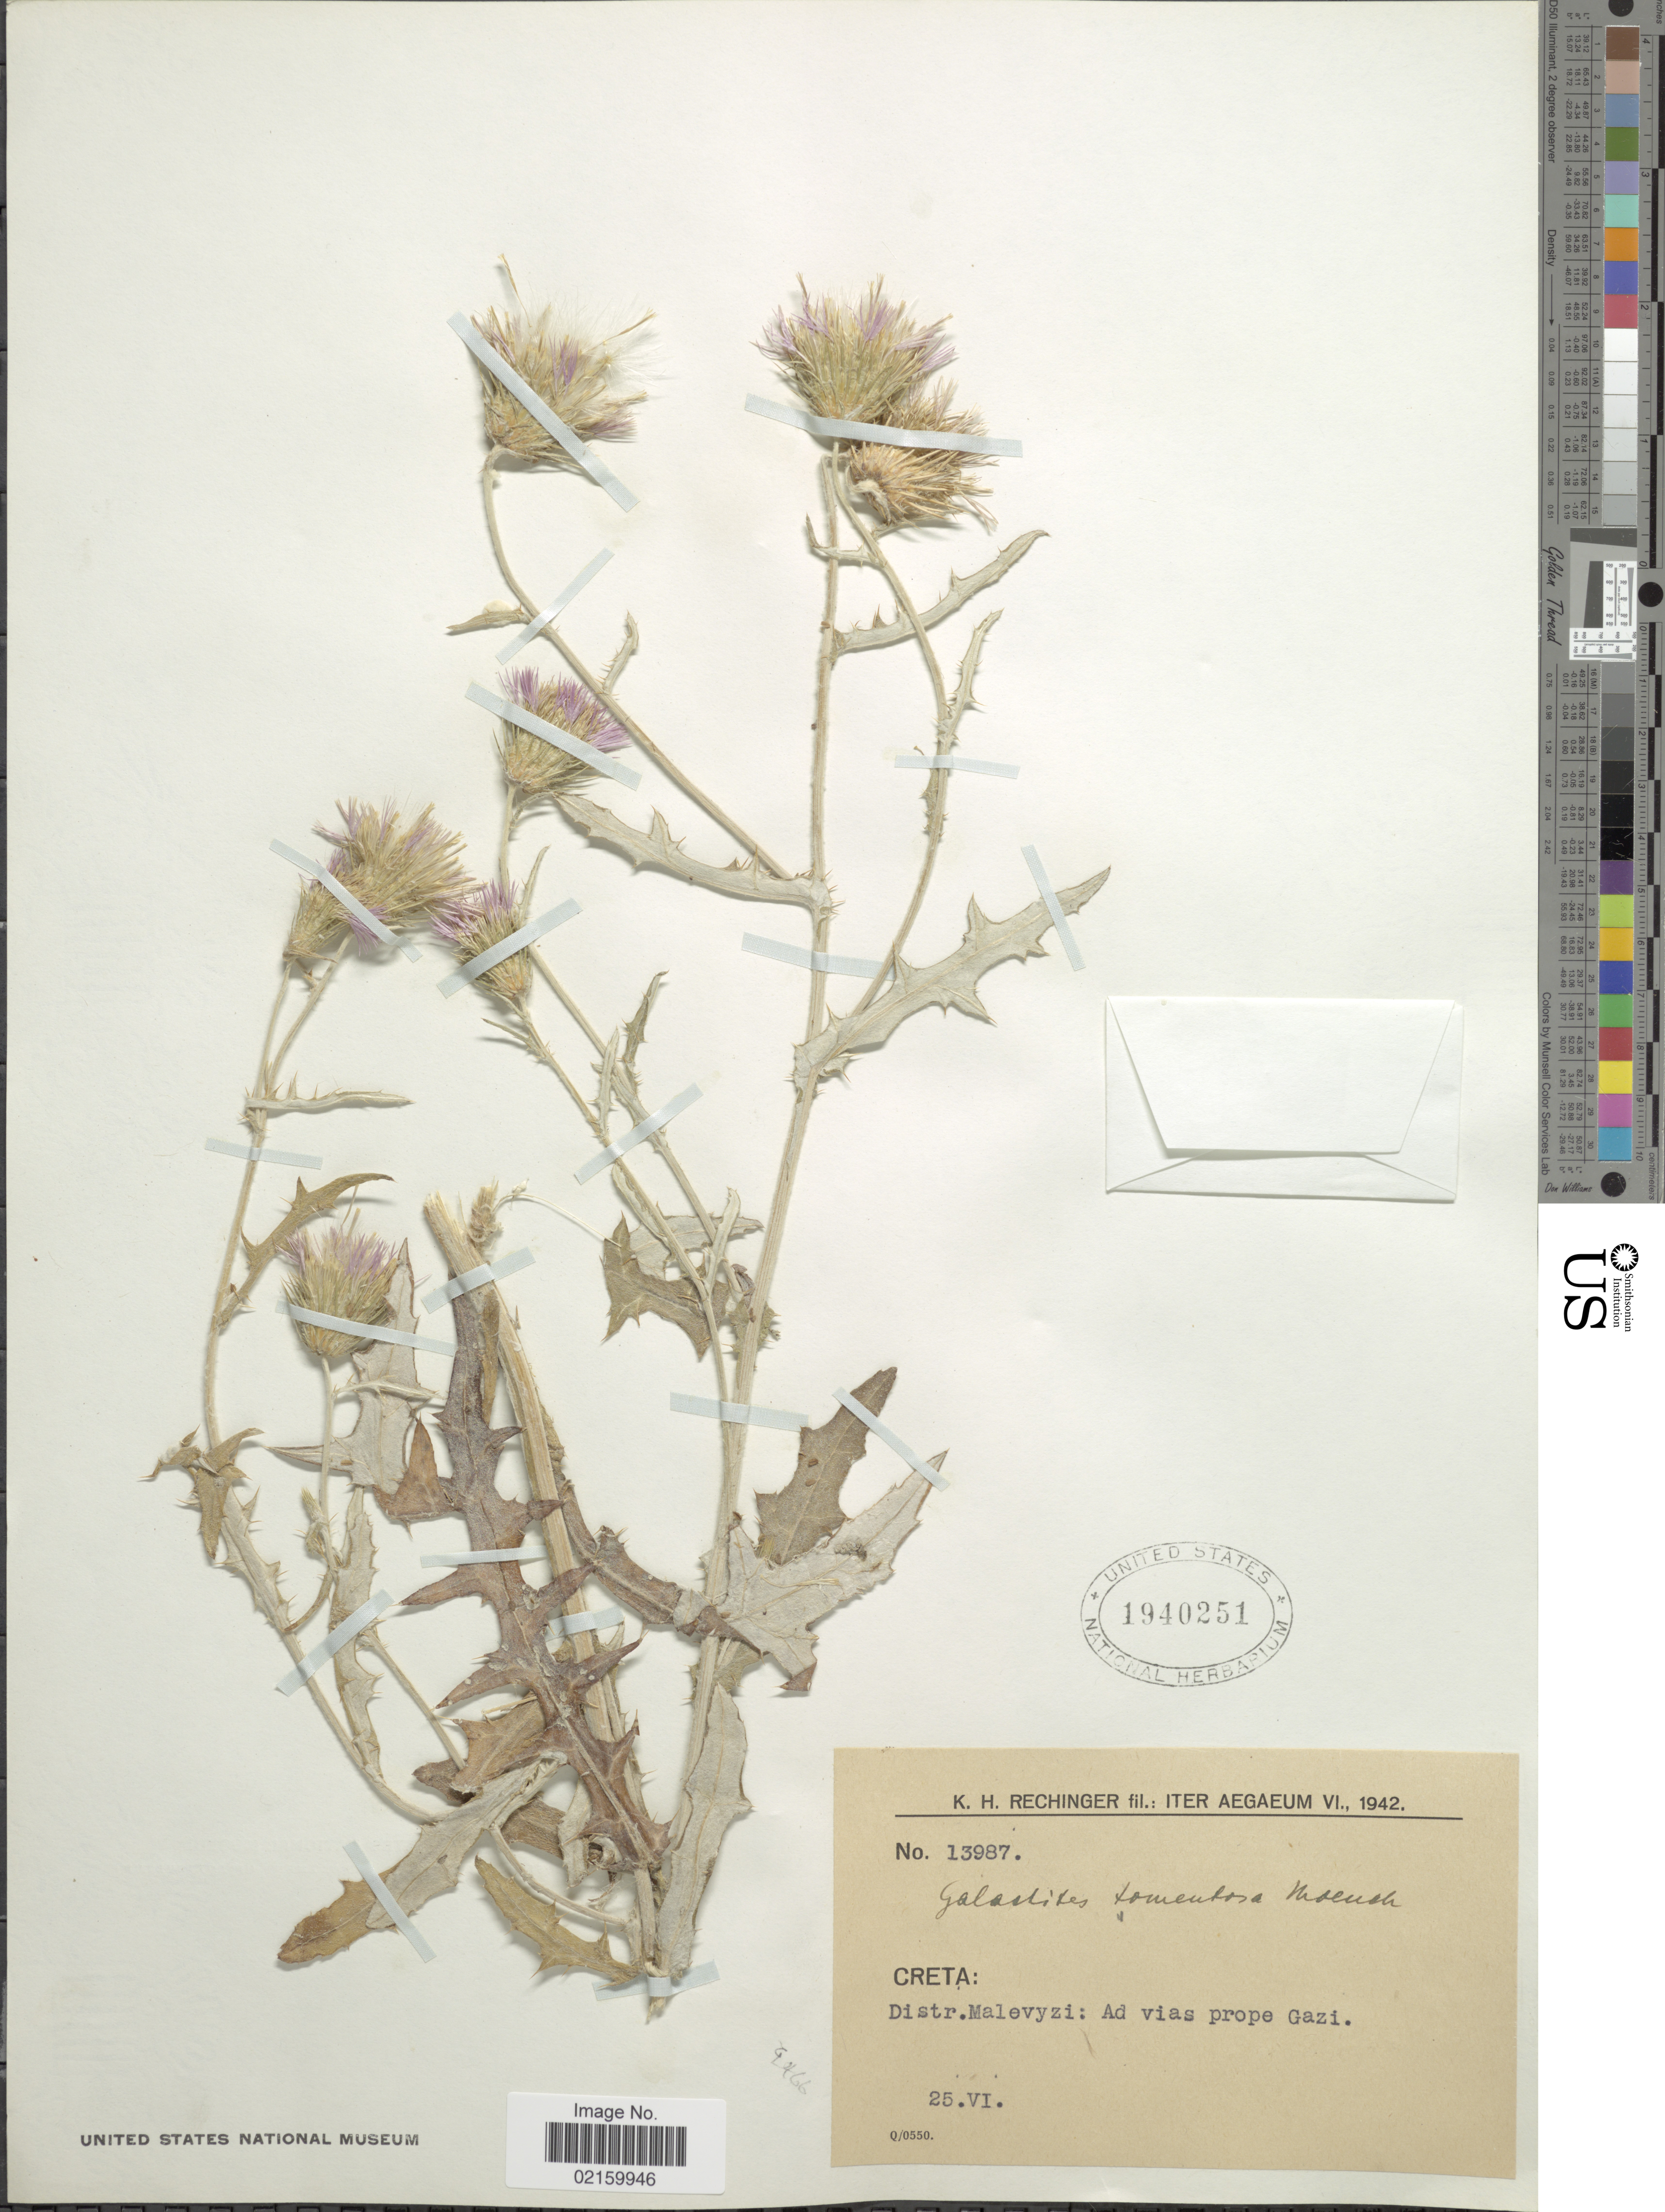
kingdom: Plantae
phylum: Tracheophyta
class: Magnoliopsida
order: Asterales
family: Asteraceae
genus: Galactites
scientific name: Galactites tomentosa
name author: Moench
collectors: K. H. Rechinger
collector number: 13987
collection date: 1942-06-25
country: Greece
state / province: Crete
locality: Creta: Distr. Malevyzi: Ad vias prope Gazi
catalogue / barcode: US 1940251